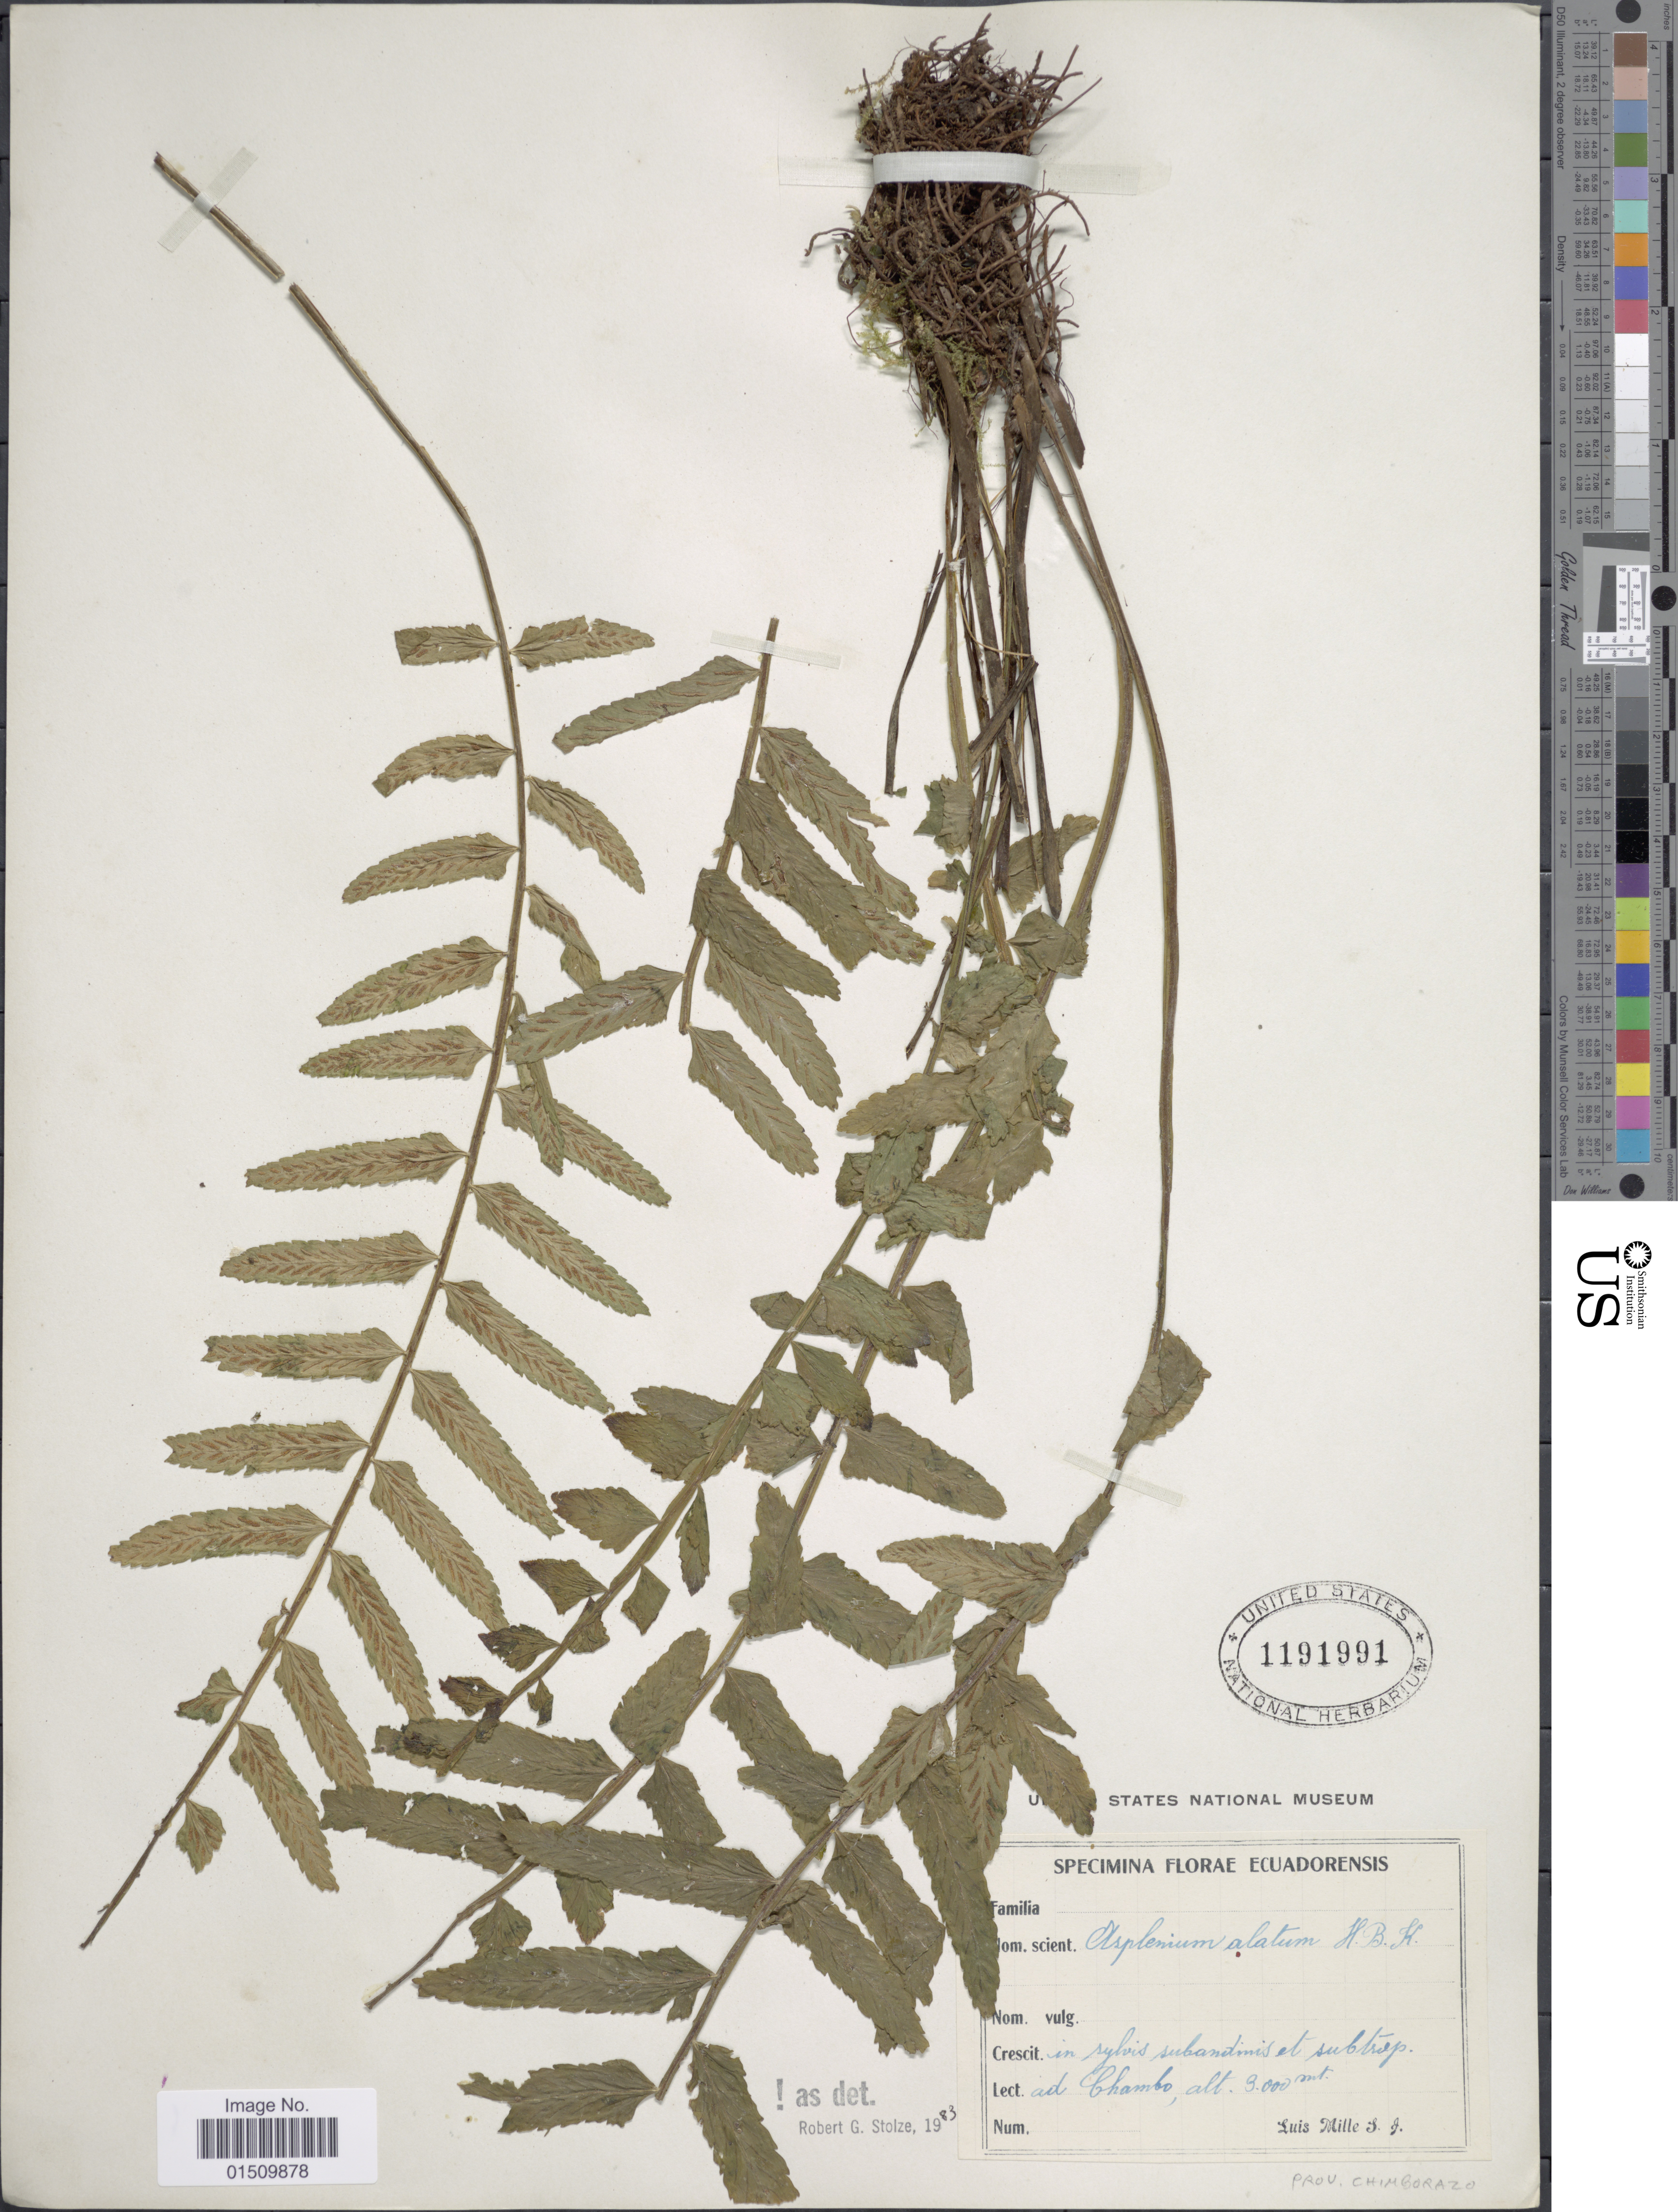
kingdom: Plantae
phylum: Tracheophyta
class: Polypodiopsida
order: Polypodiales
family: Aspleniaceae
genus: Asplenium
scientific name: Asplenium alatum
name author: Humb. & Bonpl. ex Willd.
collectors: L. Mille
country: Ecuador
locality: Ecuadorensis, ad Chambo.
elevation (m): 3000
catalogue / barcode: US 1191991